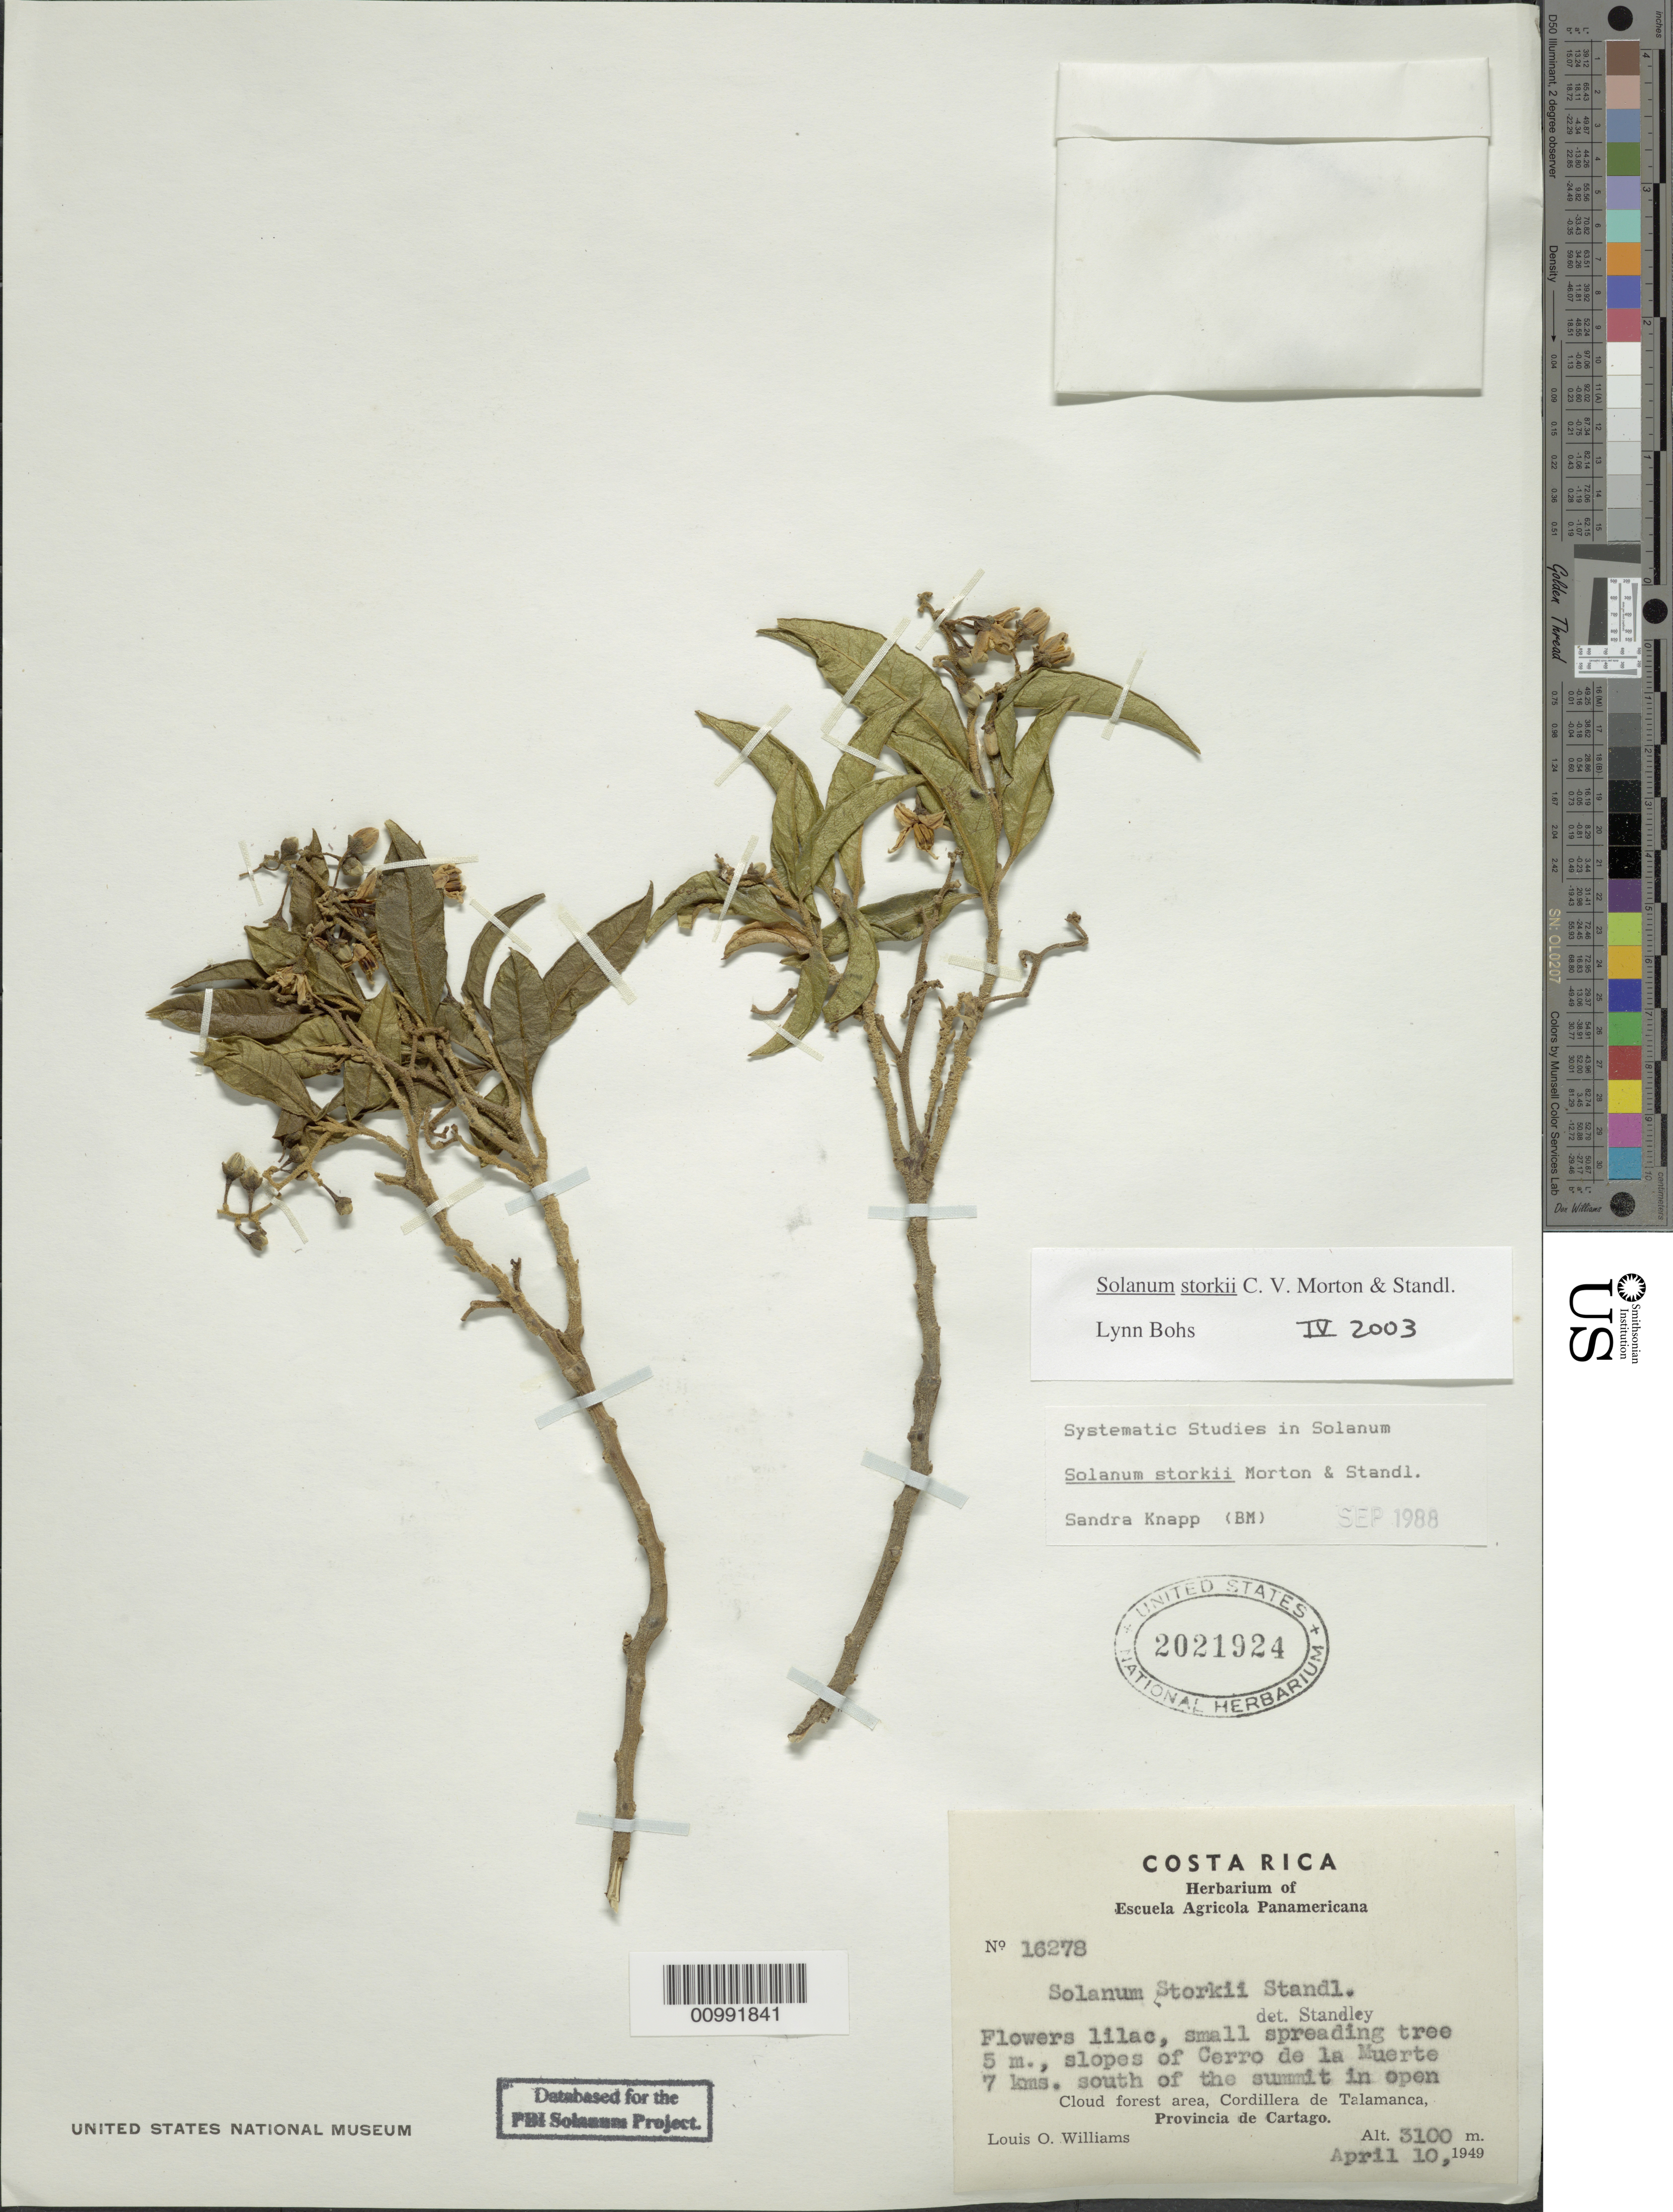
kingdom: Plantae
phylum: Tracheophyta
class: Magnoliopsida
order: Solanales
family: Solanaceae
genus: Solanum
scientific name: Solanum storkii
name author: C.V. Morton & Standl.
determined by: Knapp, S. D.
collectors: L. O. Williams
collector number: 16278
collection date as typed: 10 Apr 1949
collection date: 1949-04-10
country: Costa Rica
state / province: Cartago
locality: Cordillera de Talamanca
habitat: Cloud forest area.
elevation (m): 3100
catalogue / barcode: US 2021924